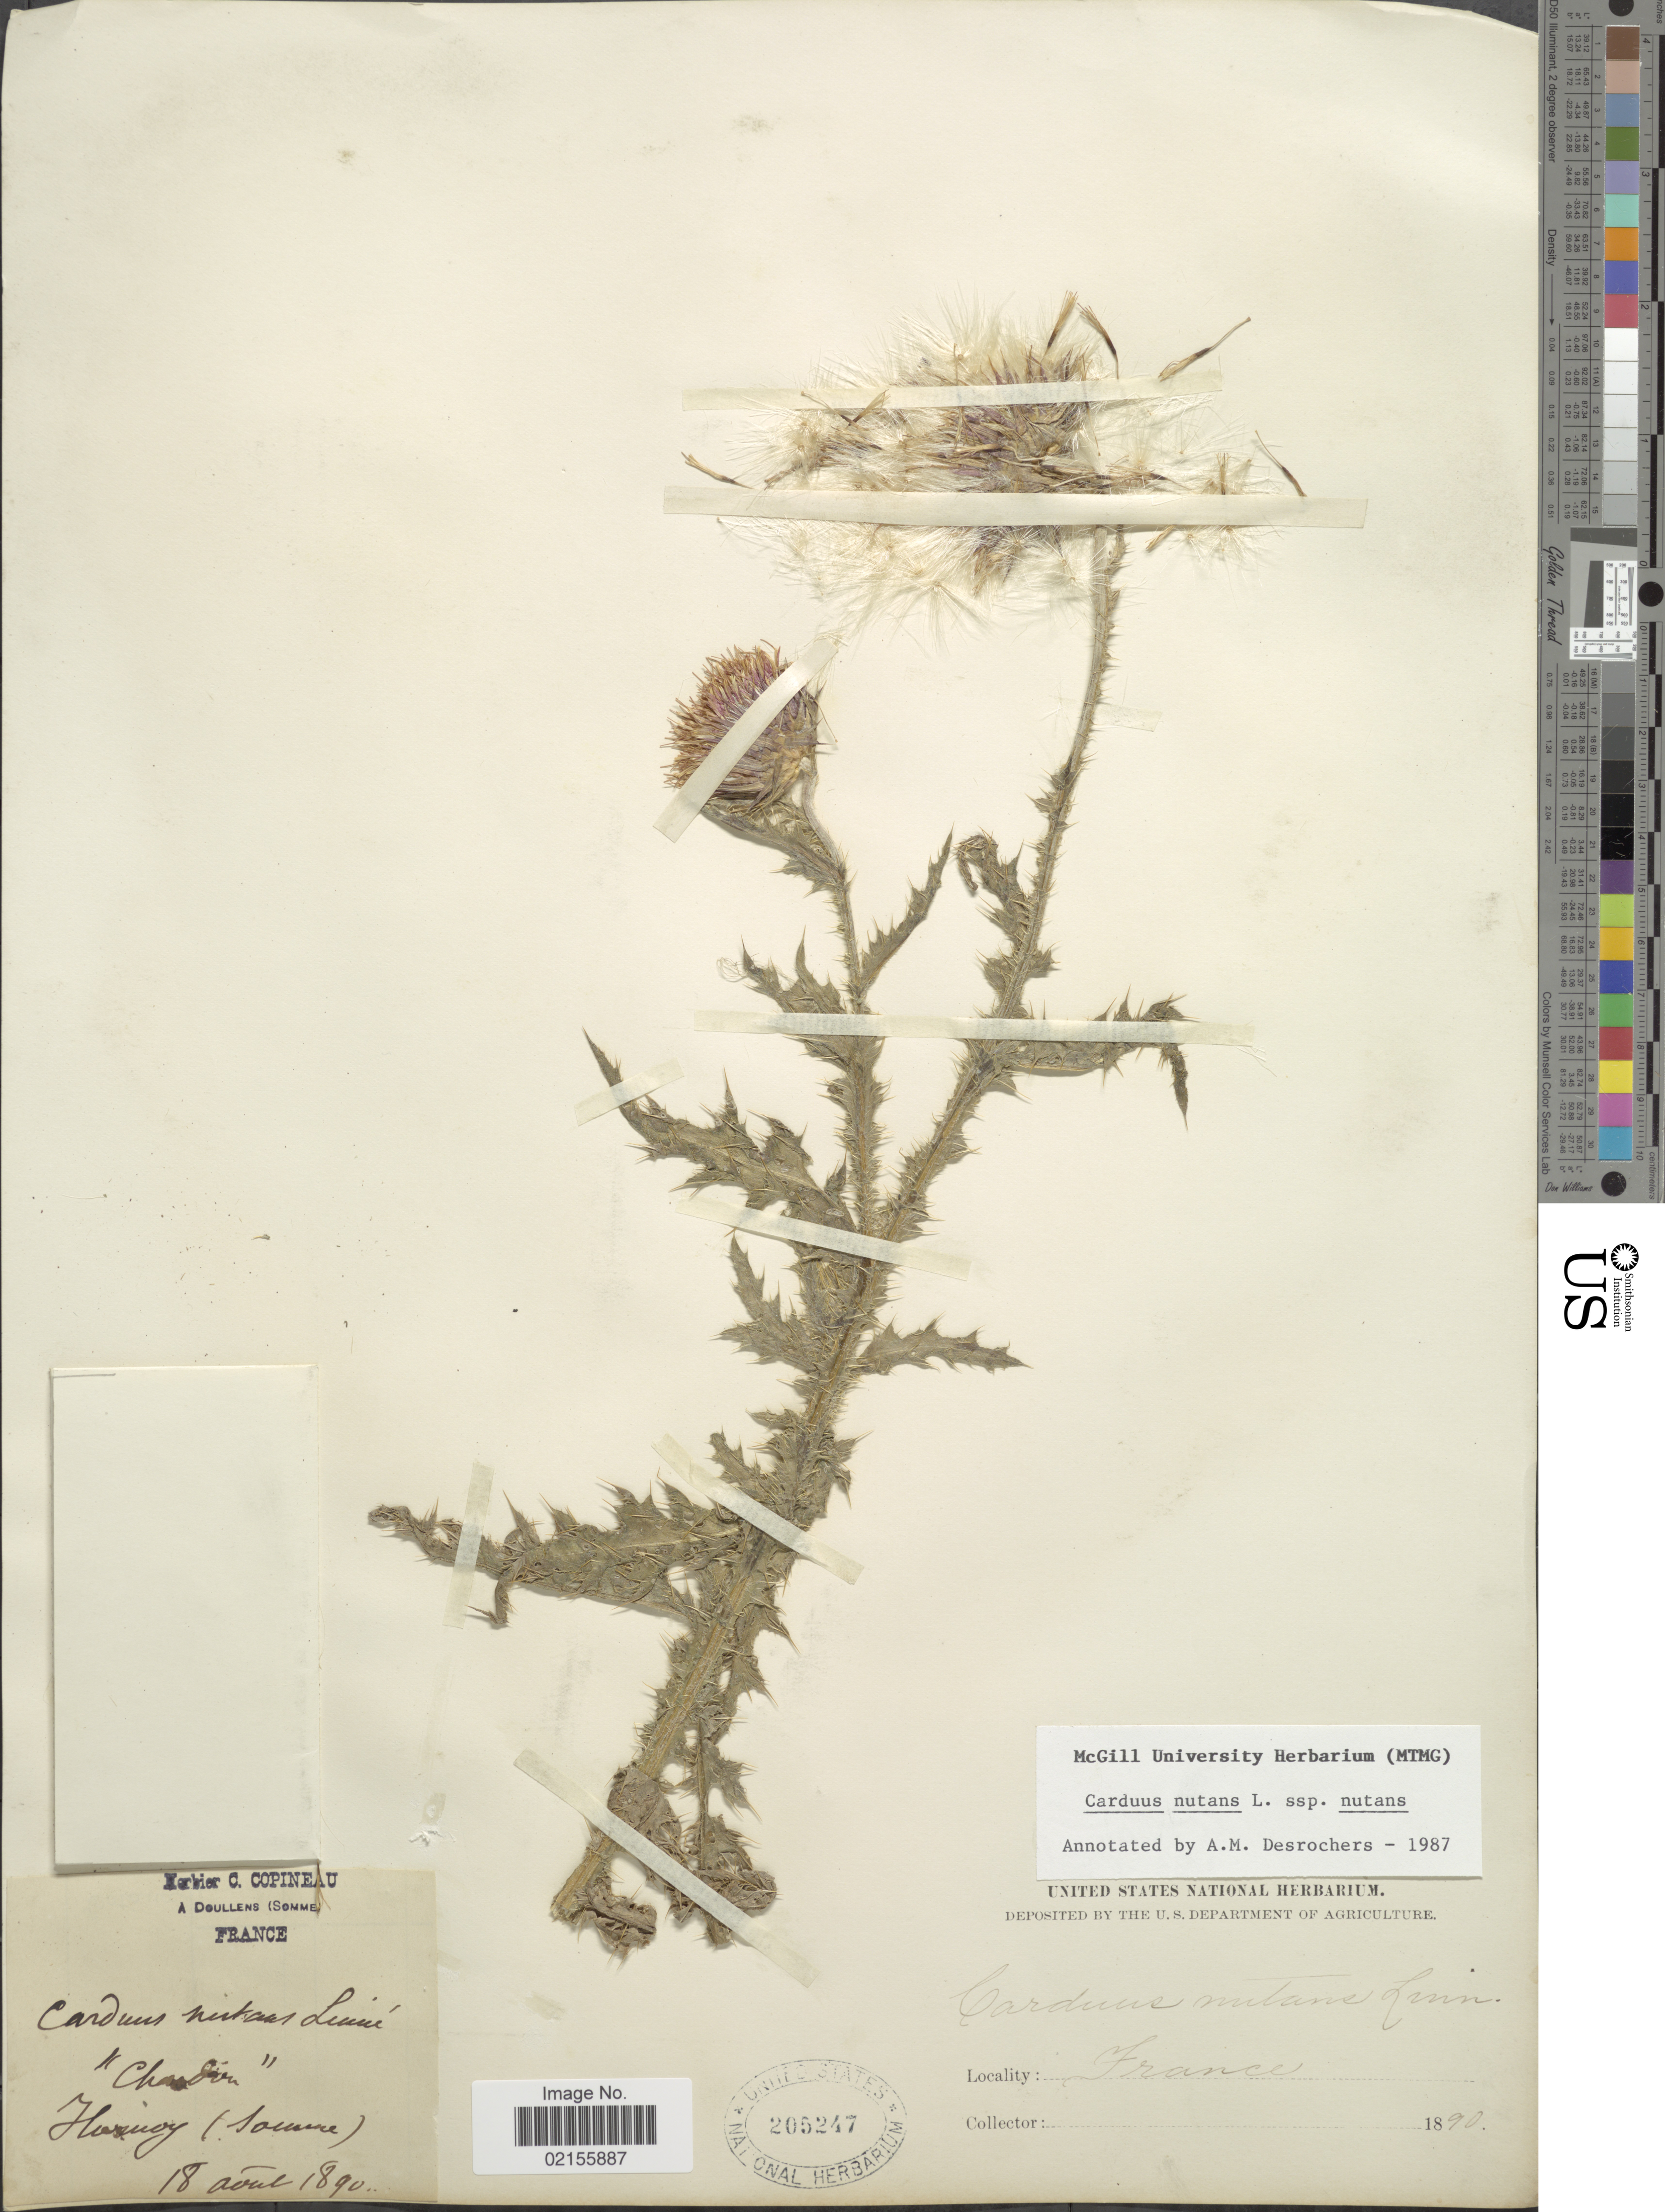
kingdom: Plantae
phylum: Tracheophyta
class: Magnoliopsida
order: Asterales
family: Asteraceae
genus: Carduus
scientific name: Carduus nutans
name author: L.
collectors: ex herb. C. Copineau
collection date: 1890-08-18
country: France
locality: A Deullens (Somme), 'Chandin', Ho [illegible text] (Somme)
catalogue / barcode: US 205247